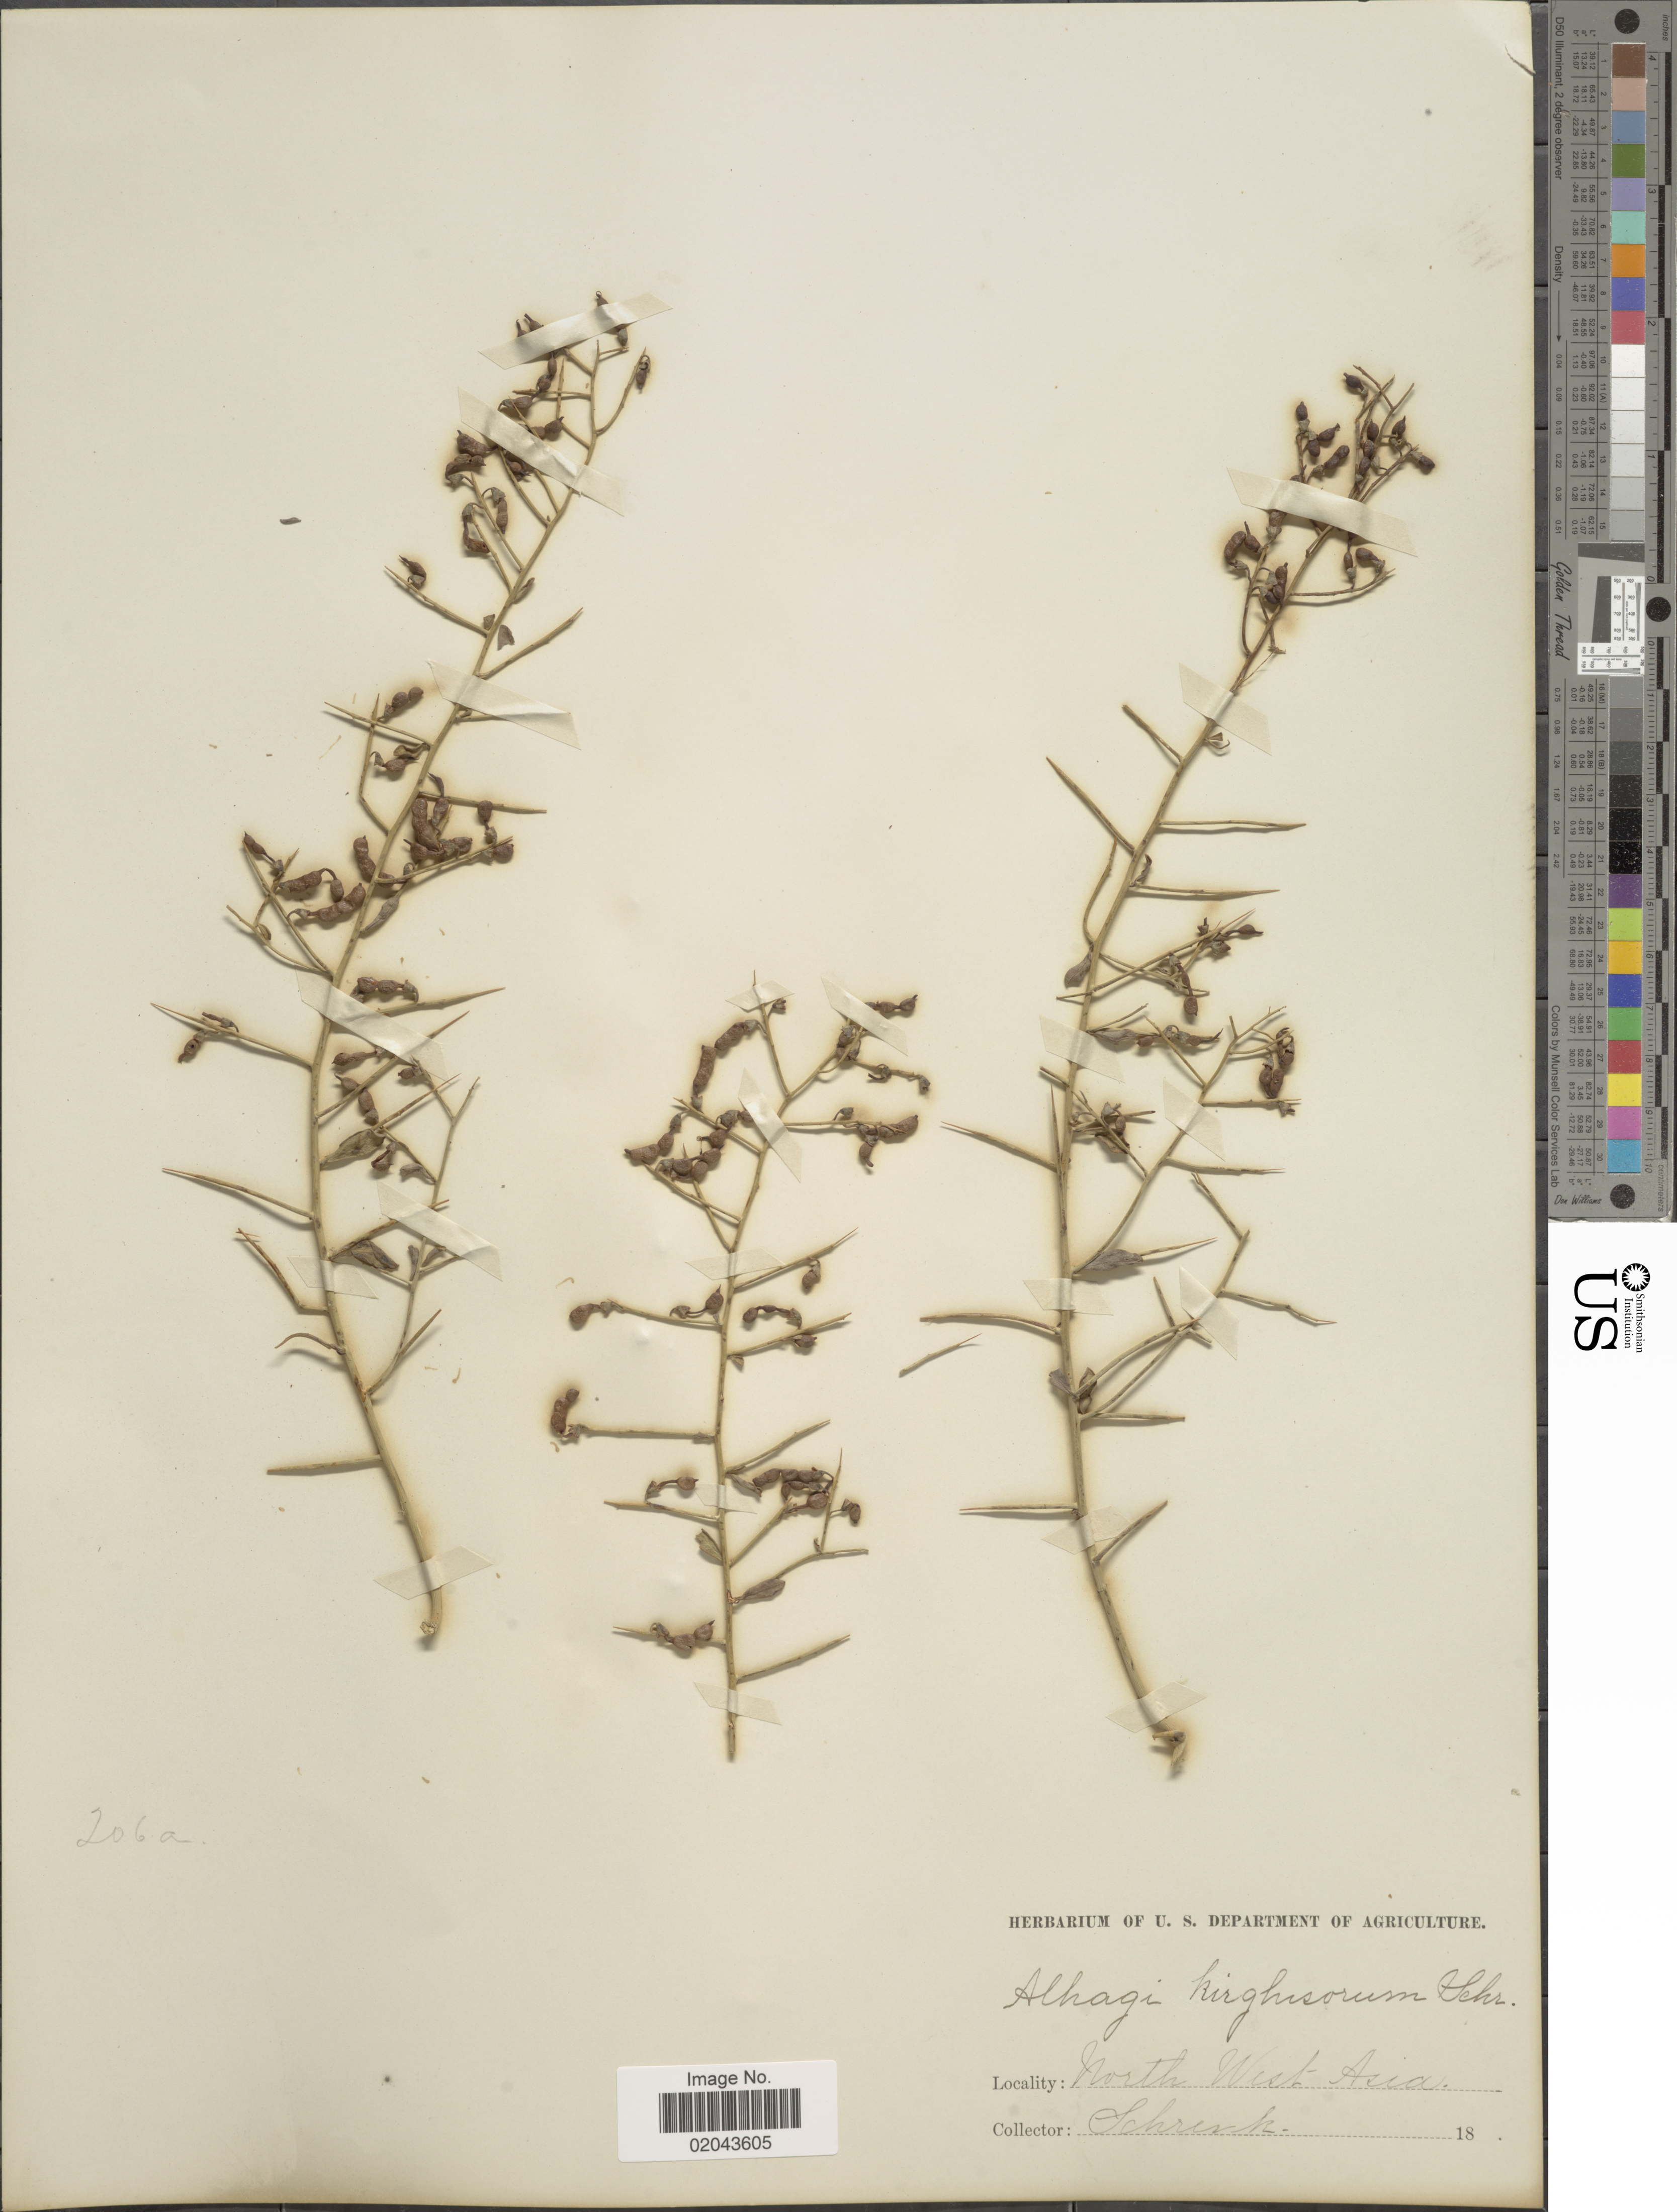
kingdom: Plantae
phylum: Tracheophyta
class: Magnoliopsida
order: Fabales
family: Fabaceae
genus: Alhagi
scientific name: Alhagi kirghisorum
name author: Schrenk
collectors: A.G. Schrenk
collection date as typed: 18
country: Kazakhstan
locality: North West Asia.